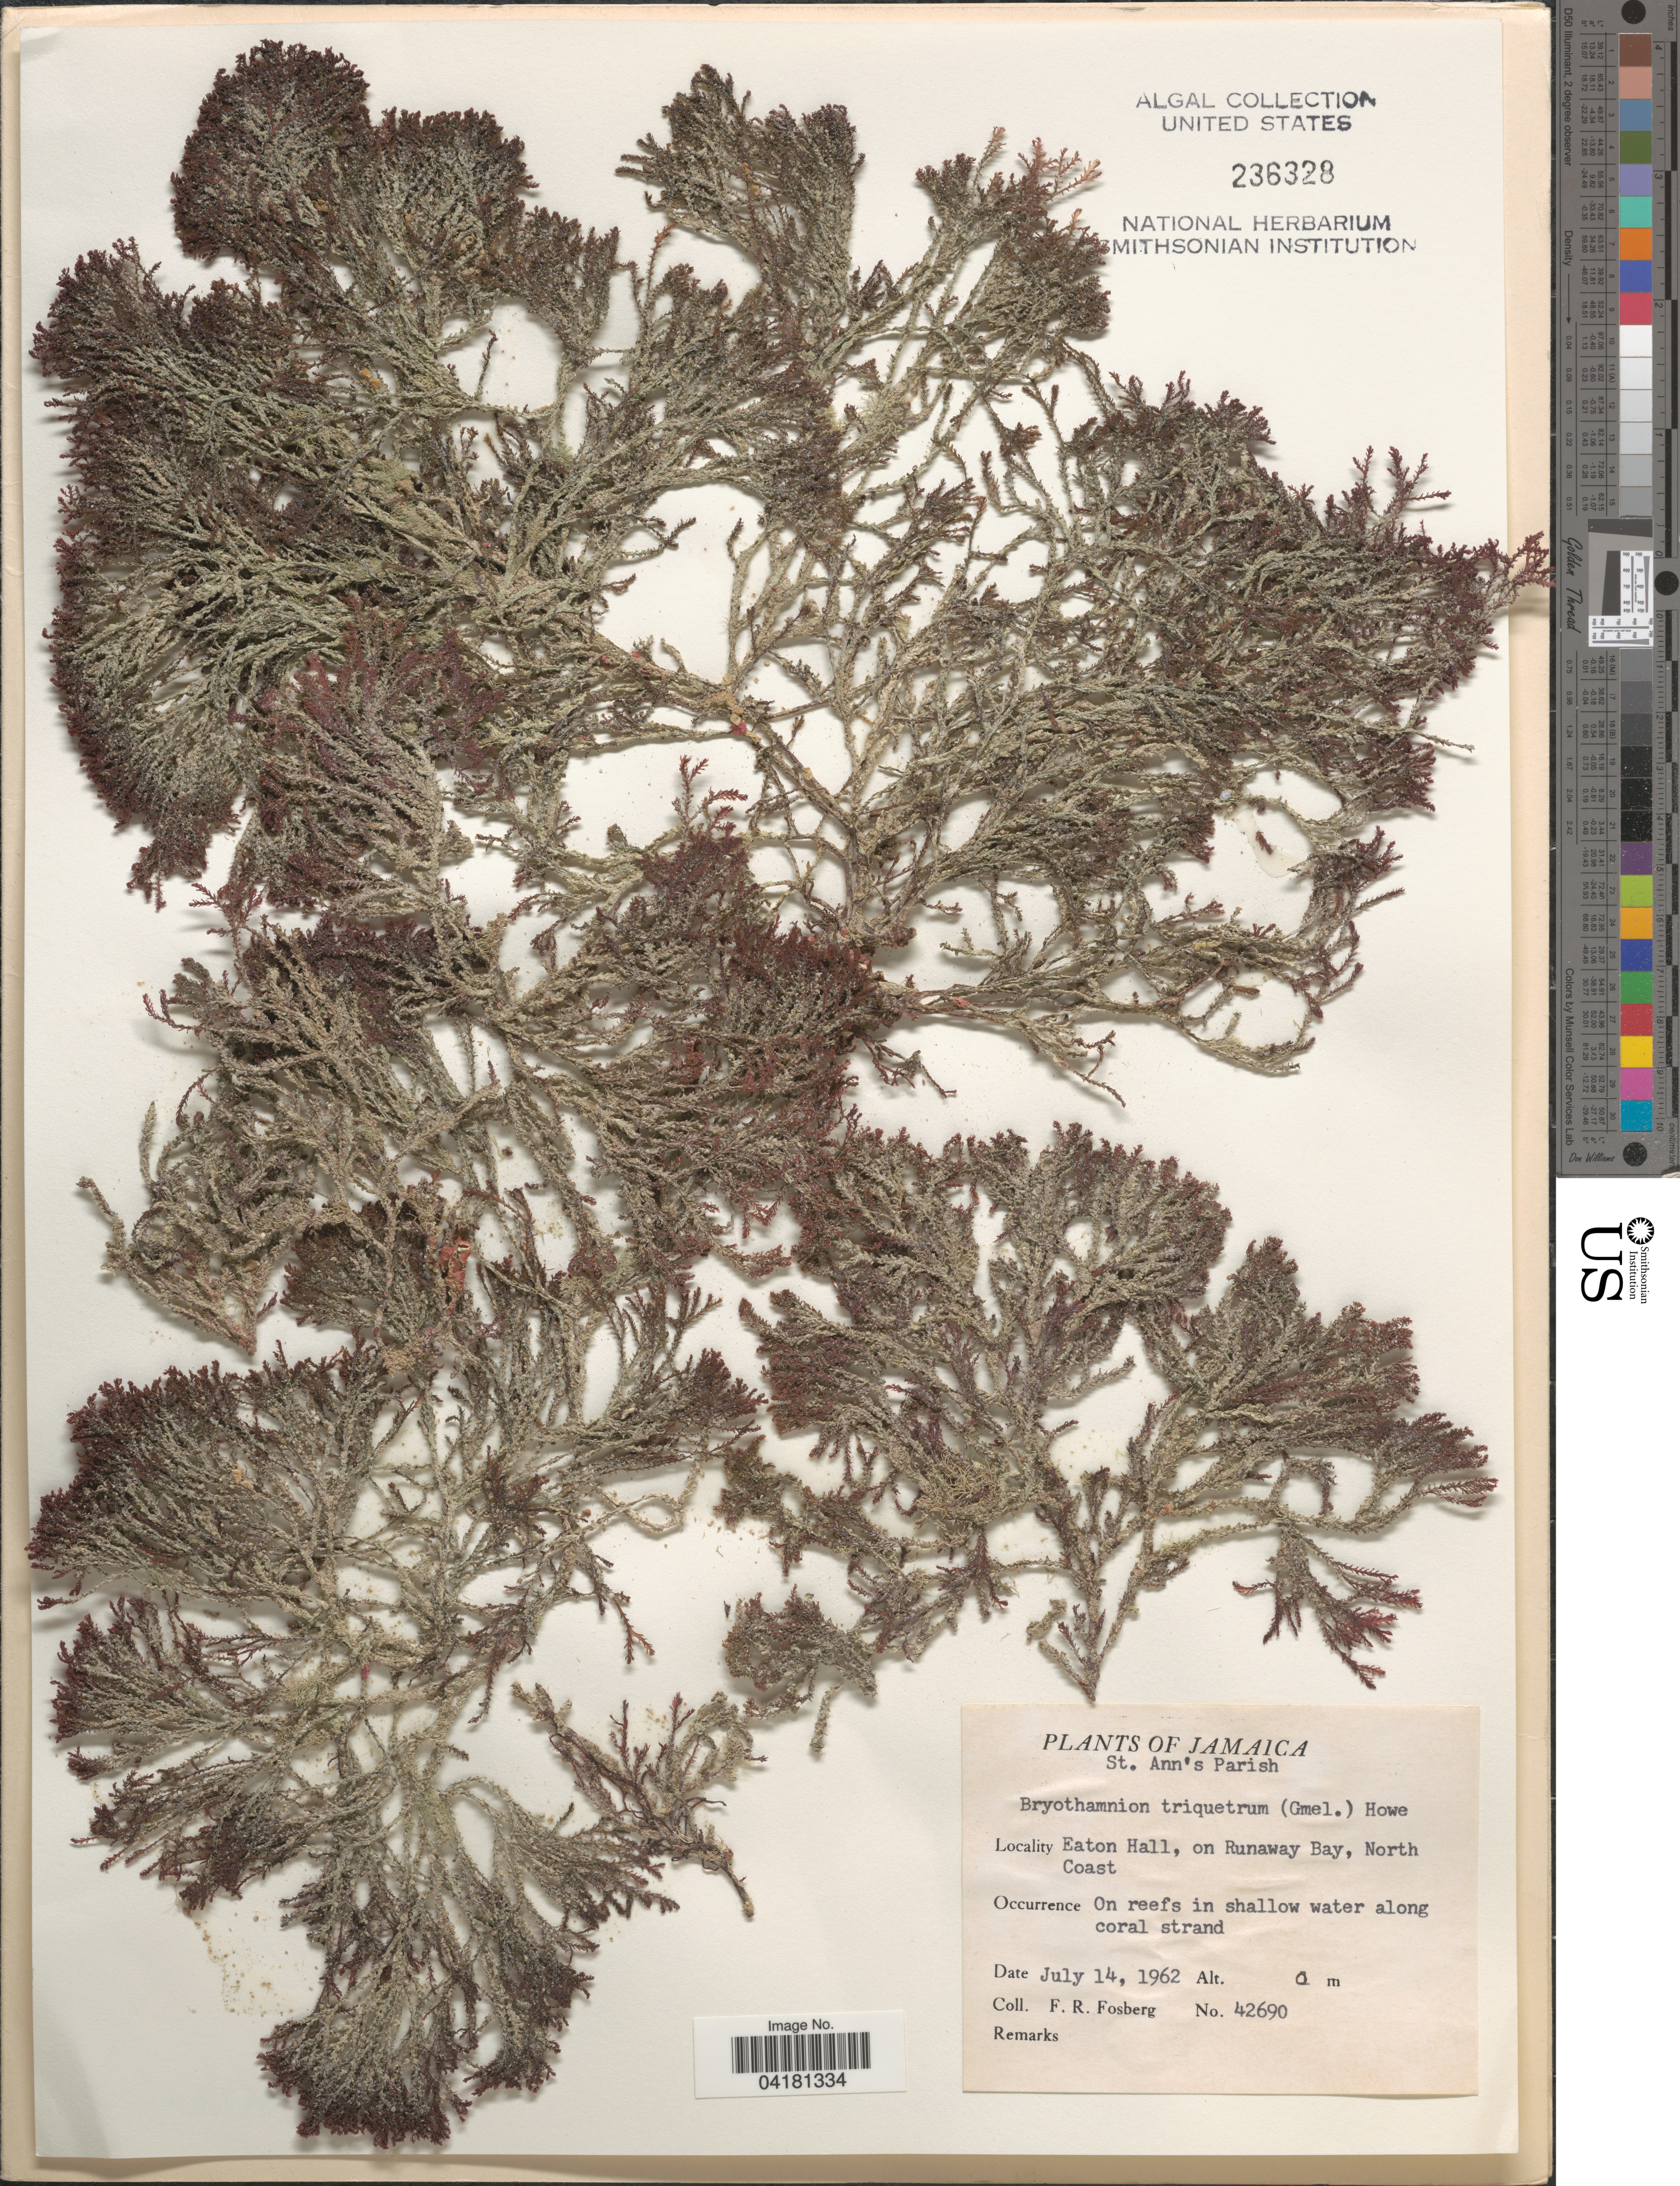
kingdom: Plantae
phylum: Rhodophyta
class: Florideophyceae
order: Ceramiales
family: Rhodomelaceae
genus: Alsidium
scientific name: Alsidium triquetrum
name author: (S.G. Gmel.) Trevis.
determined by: Algae name updating Project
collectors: F. R. Fosberg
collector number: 42690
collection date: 1962-07-14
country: Jamaica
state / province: Saint Ann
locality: St. Ann's Parish. Eaton Hall, on Runaway Bay, North Coast.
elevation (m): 0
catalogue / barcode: US 236328